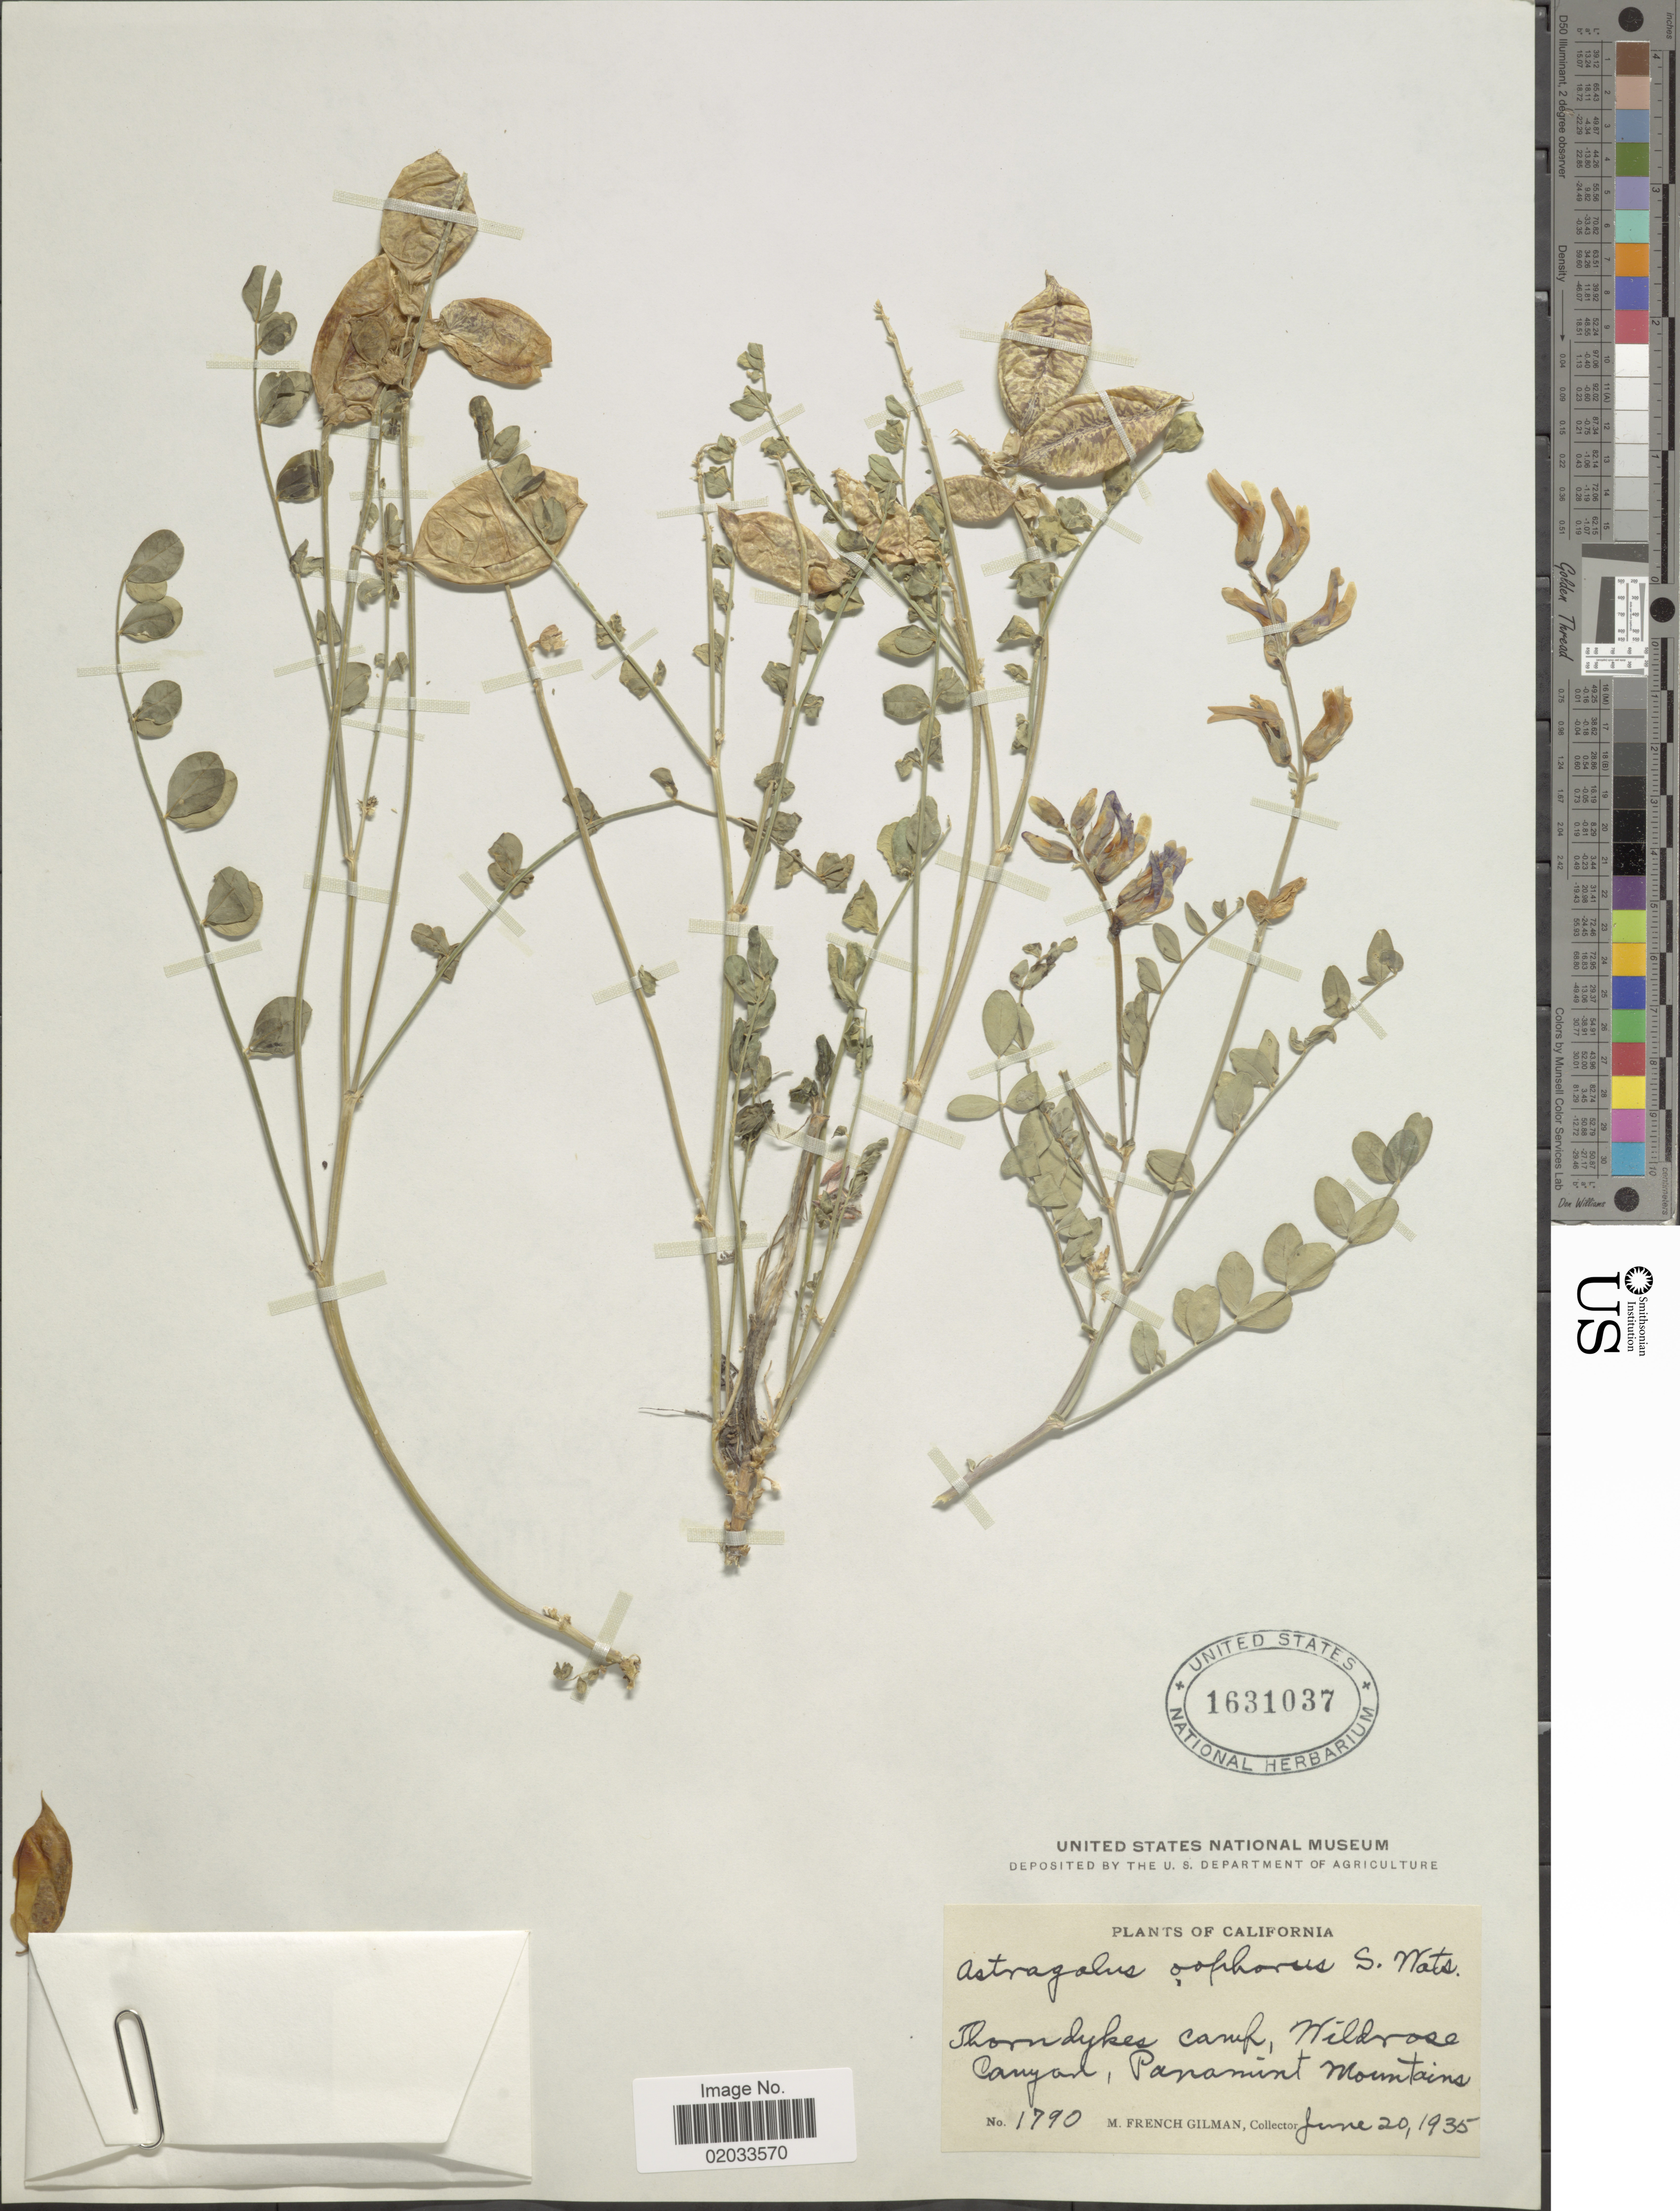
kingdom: Plantae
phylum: Tracheophyta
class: Magnoliopsida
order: Fabales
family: Fabaceae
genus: Astragalus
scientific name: Astragalus oophorus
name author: S. Watson in C. King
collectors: M. F. Gilman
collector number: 1790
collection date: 1935-06-20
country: United States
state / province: California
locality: Thorndykes camp, Wildrose Canyon, Panamint Mountains.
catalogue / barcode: US 1631037